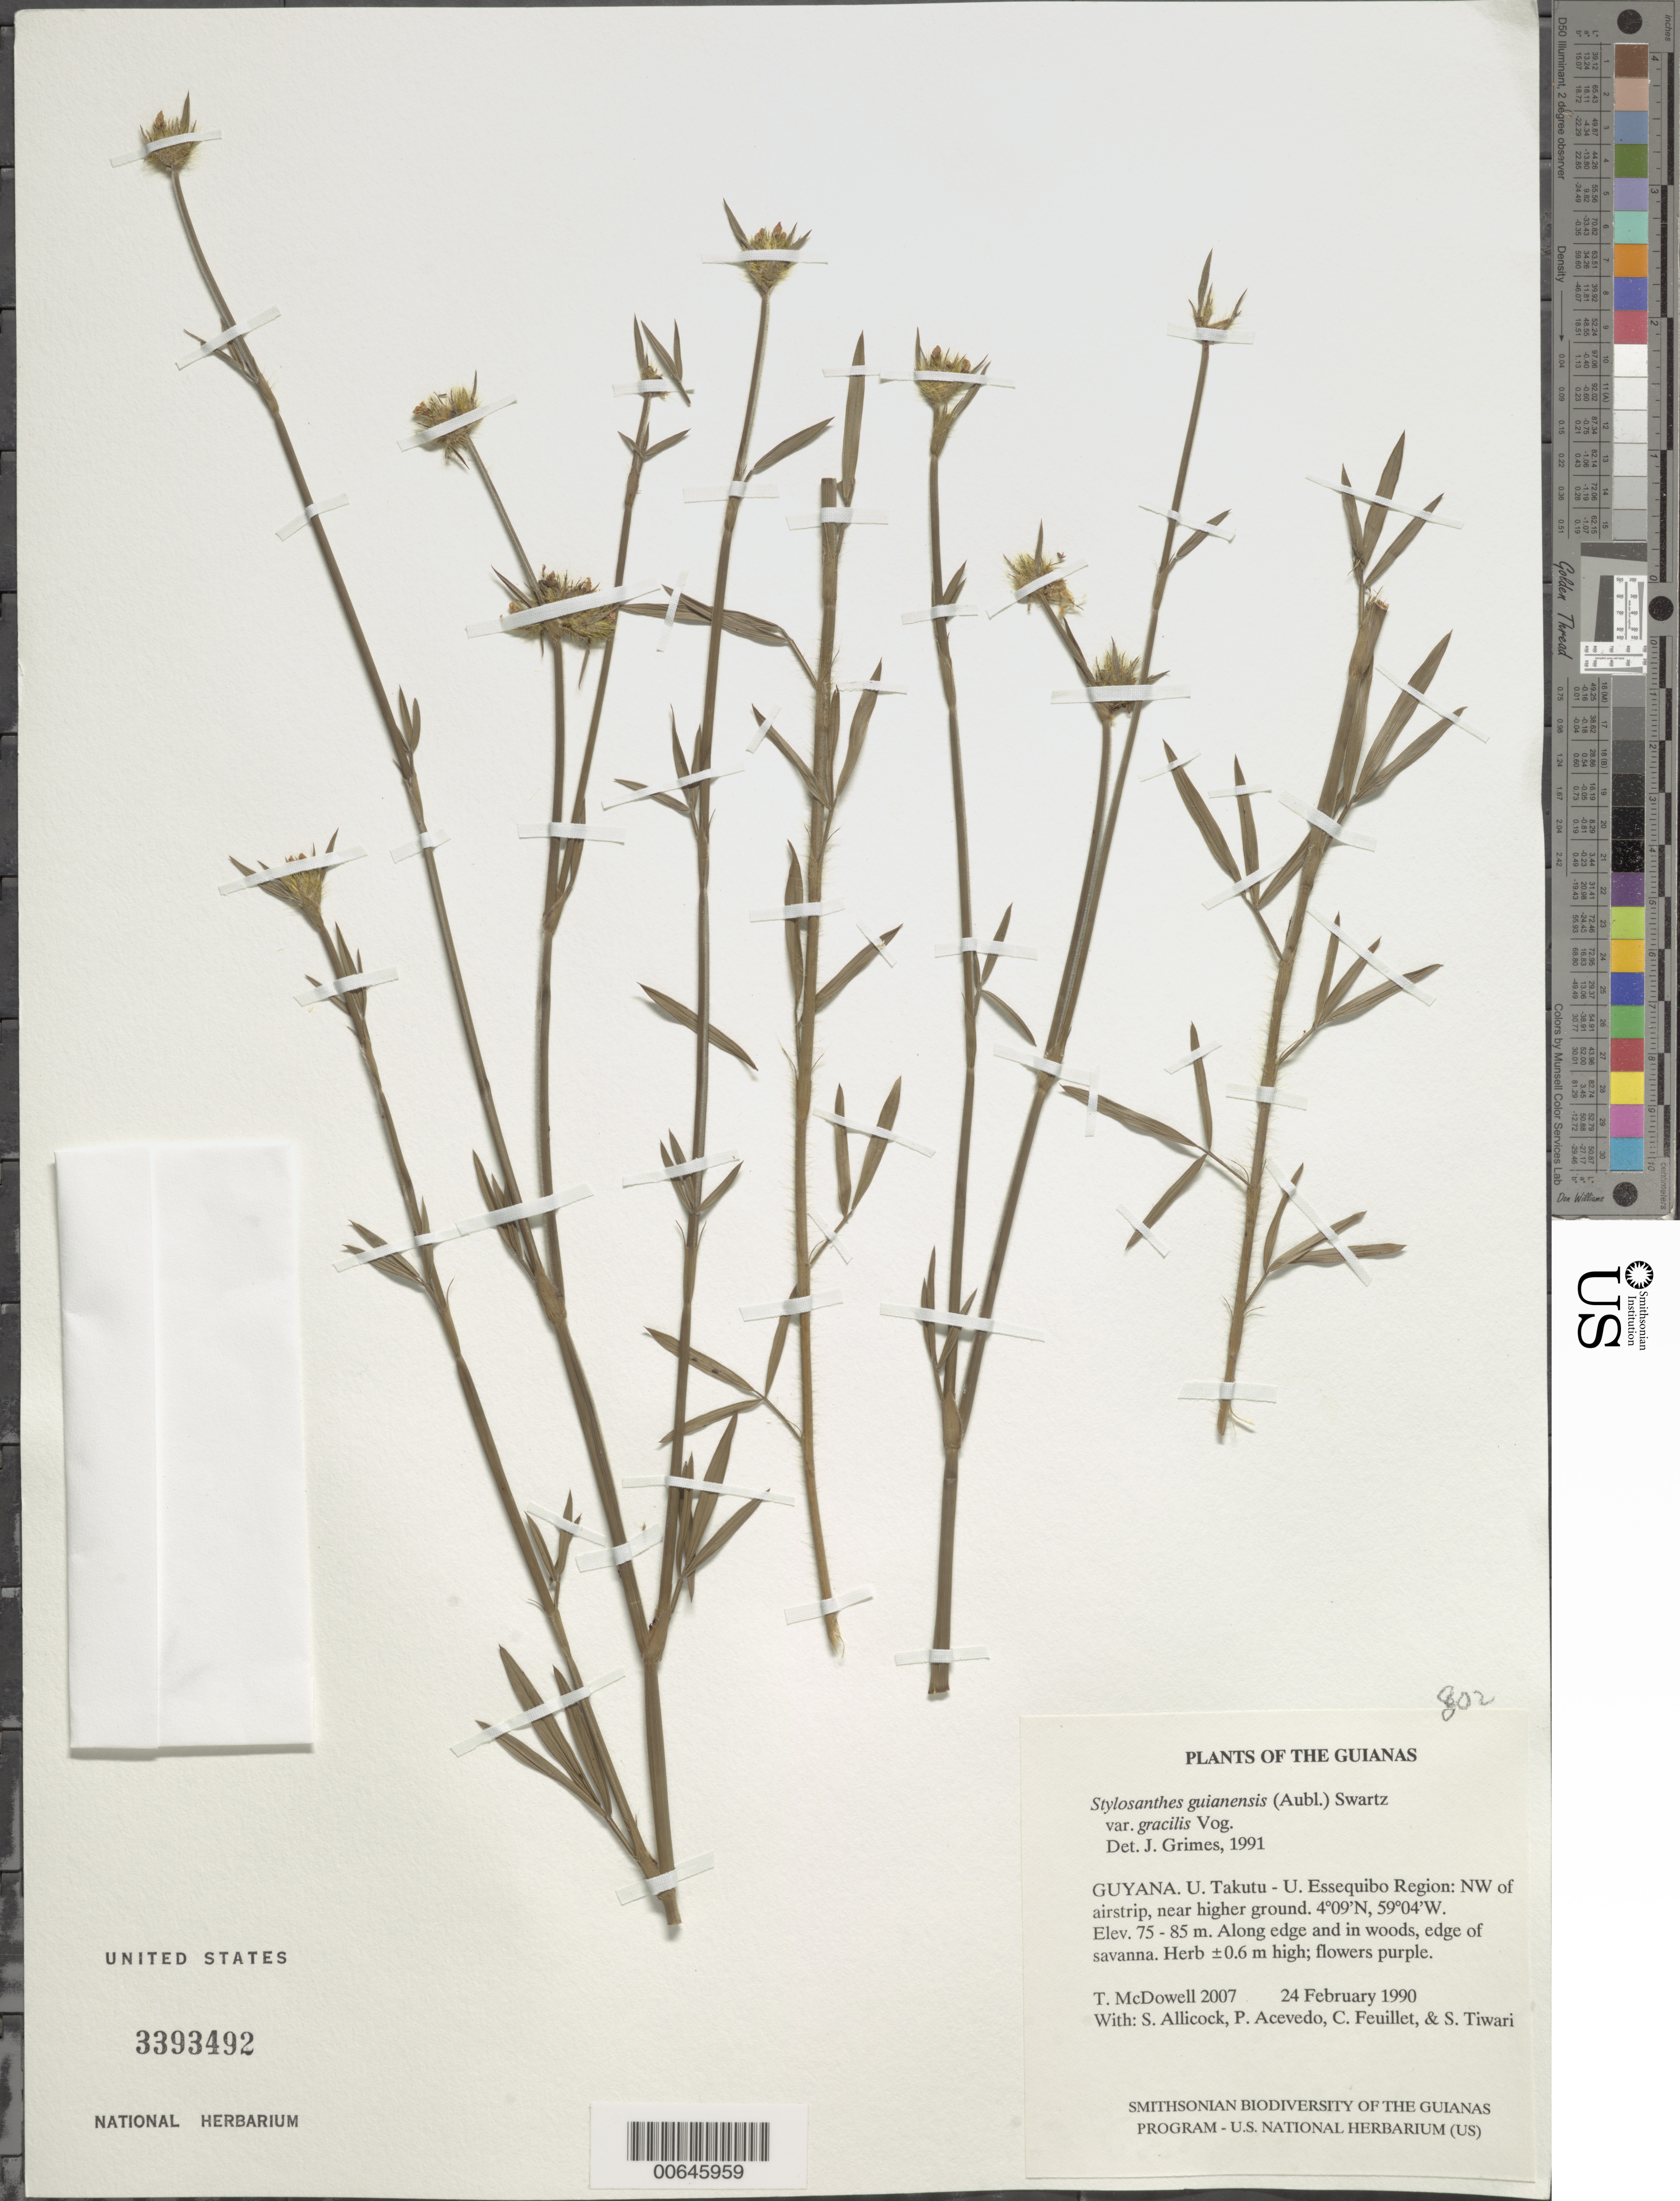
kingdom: Plantae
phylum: Tracheophyta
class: Magnoliopsida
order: Fabales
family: Fabaceae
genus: Stylosanthes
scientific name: Stylosanthes guianensis var. gracilis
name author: (Kunth) Vogel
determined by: Grimes, J.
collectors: T. McDowell, S. Allicock, P. Acevedo-Rodr., C. Feuillet & S. Tiwari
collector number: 2007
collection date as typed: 24 February 1990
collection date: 1990-02-24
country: Guyana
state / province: U. Takutu-U. Essequibo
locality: Surama Village, NW of airstrip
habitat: Along edge and in woods on higher ground, edge of savanna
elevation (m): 75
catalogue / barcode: US 3393492